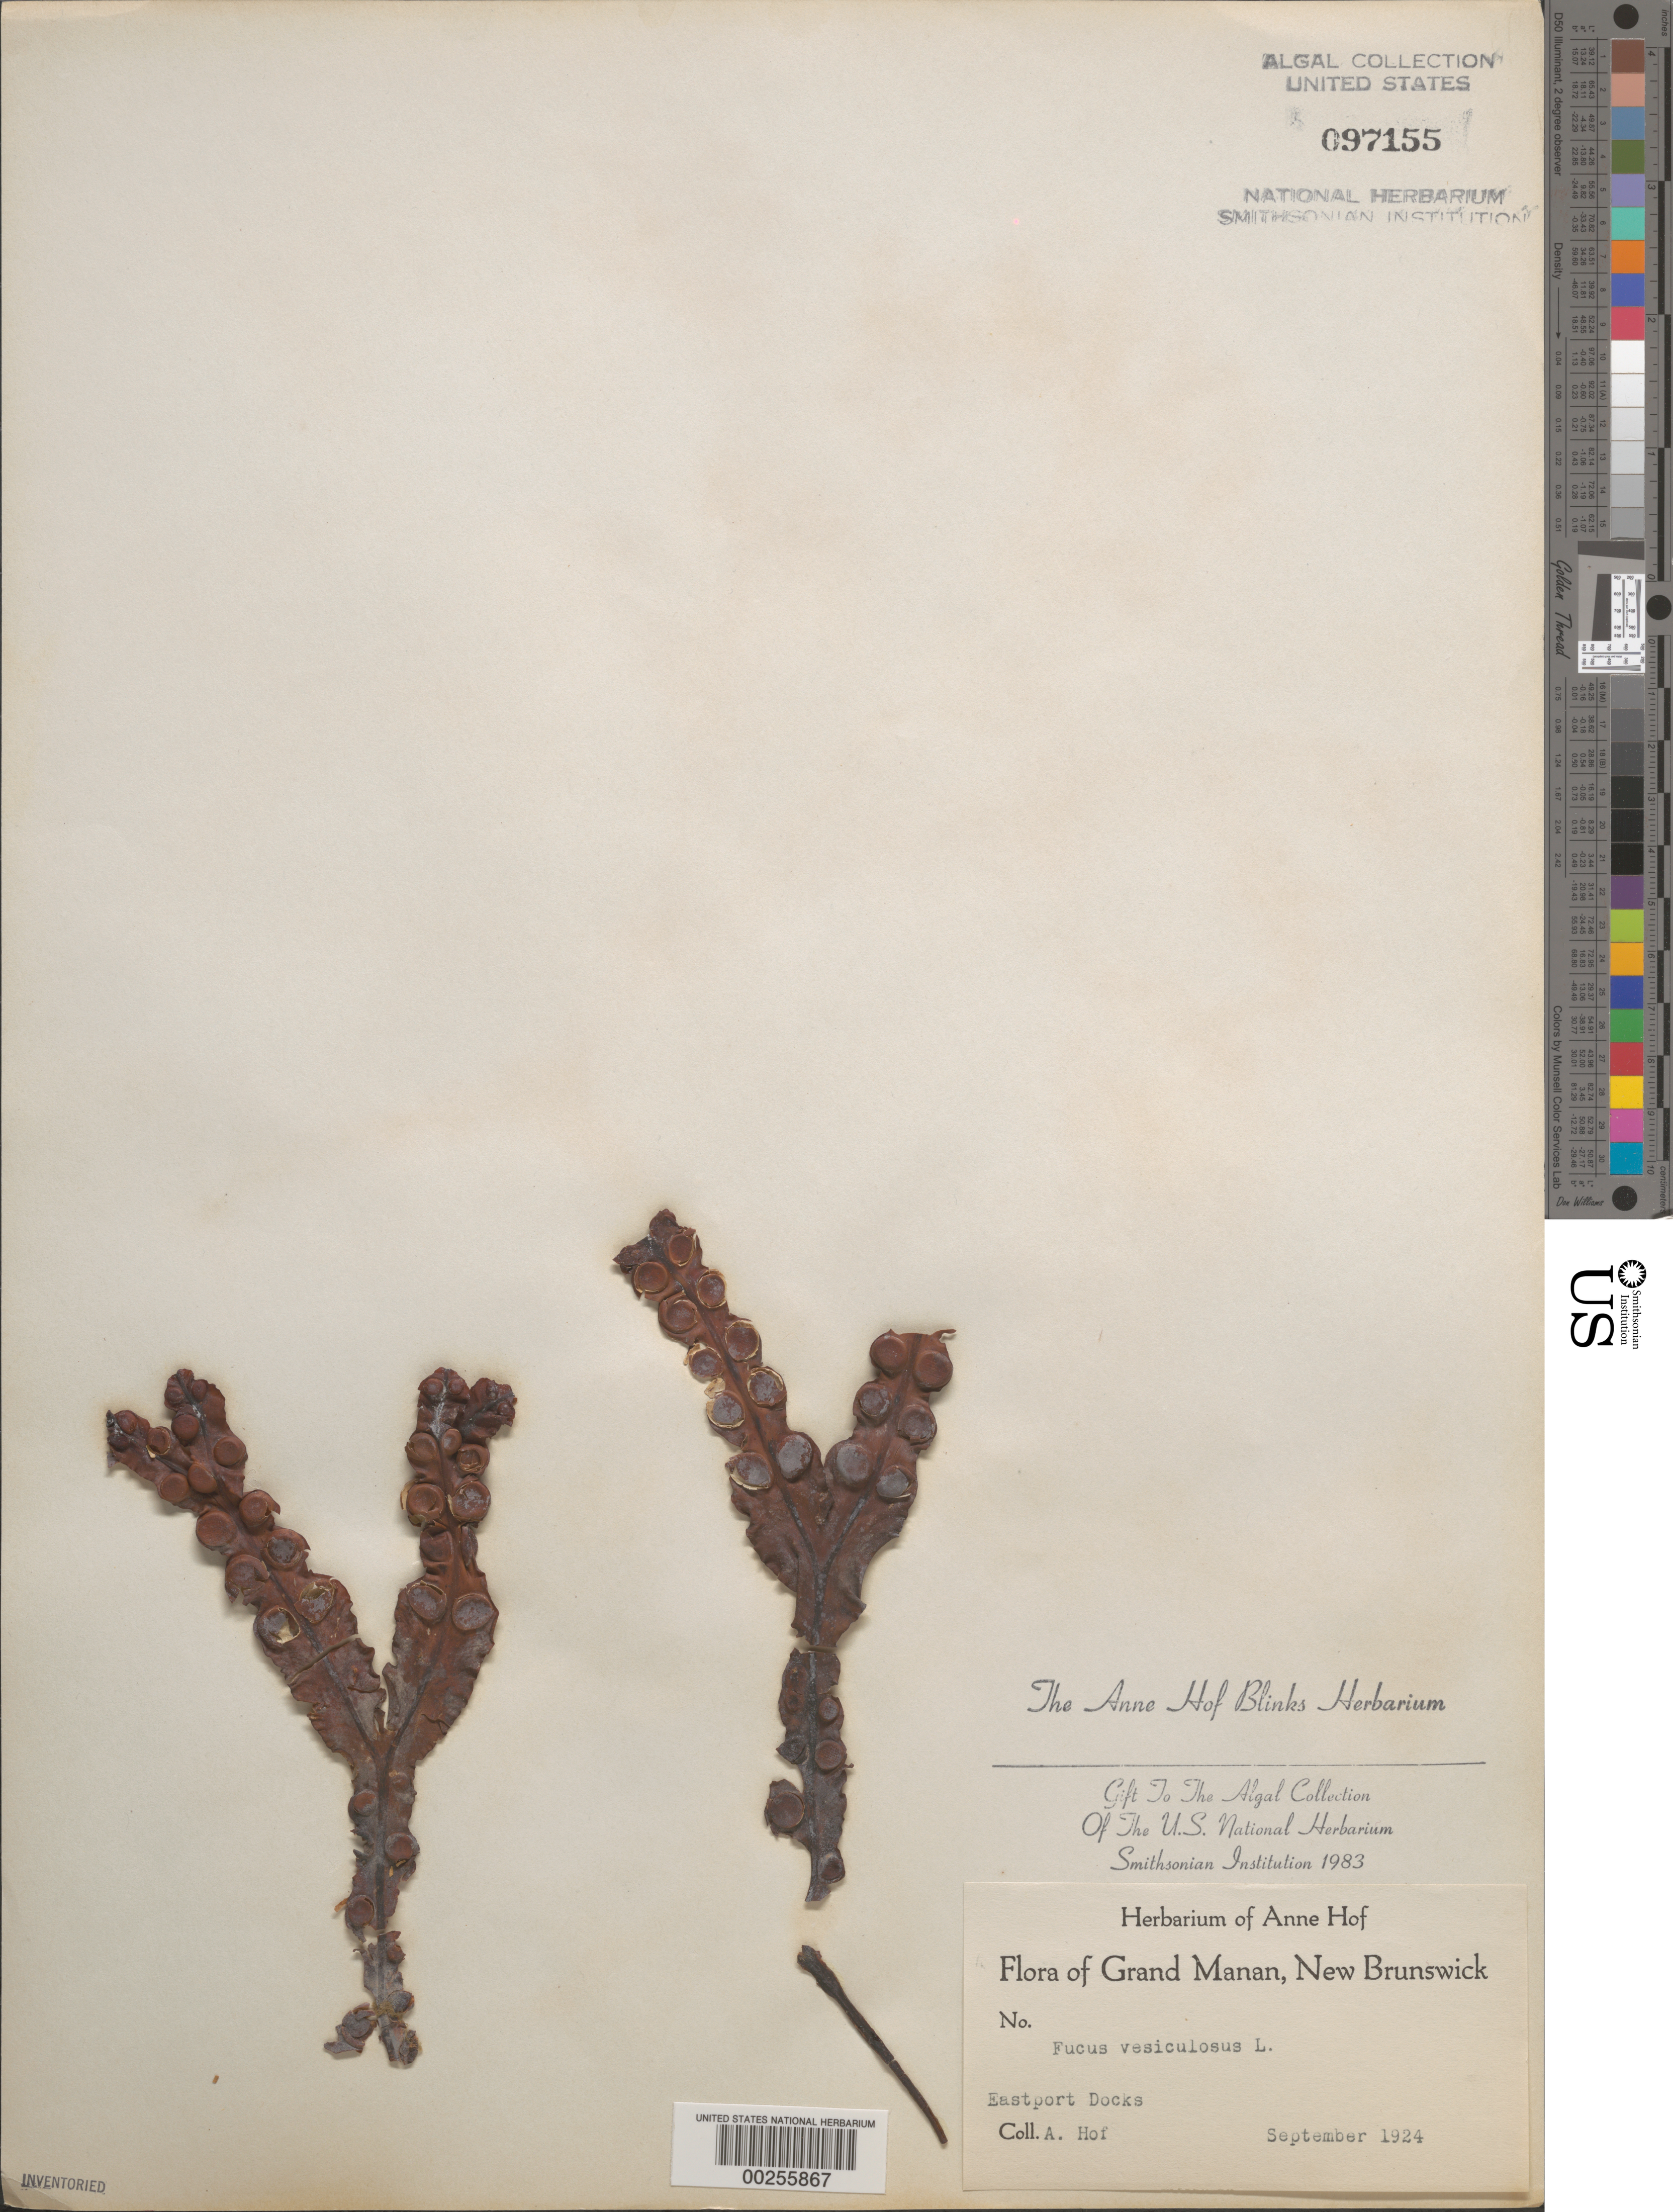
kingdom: Chromista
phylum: Ochrophyta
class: Phaeophyceae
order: Fucales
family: Fucaceae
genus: Fucus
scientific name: Fucus vesiculosus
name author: L.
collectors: A. Blinks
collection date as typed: Sep 1924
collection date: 1924-09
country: Canada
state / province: New Brunswick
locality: Grand manan, eastport docks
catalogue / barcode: US 97155